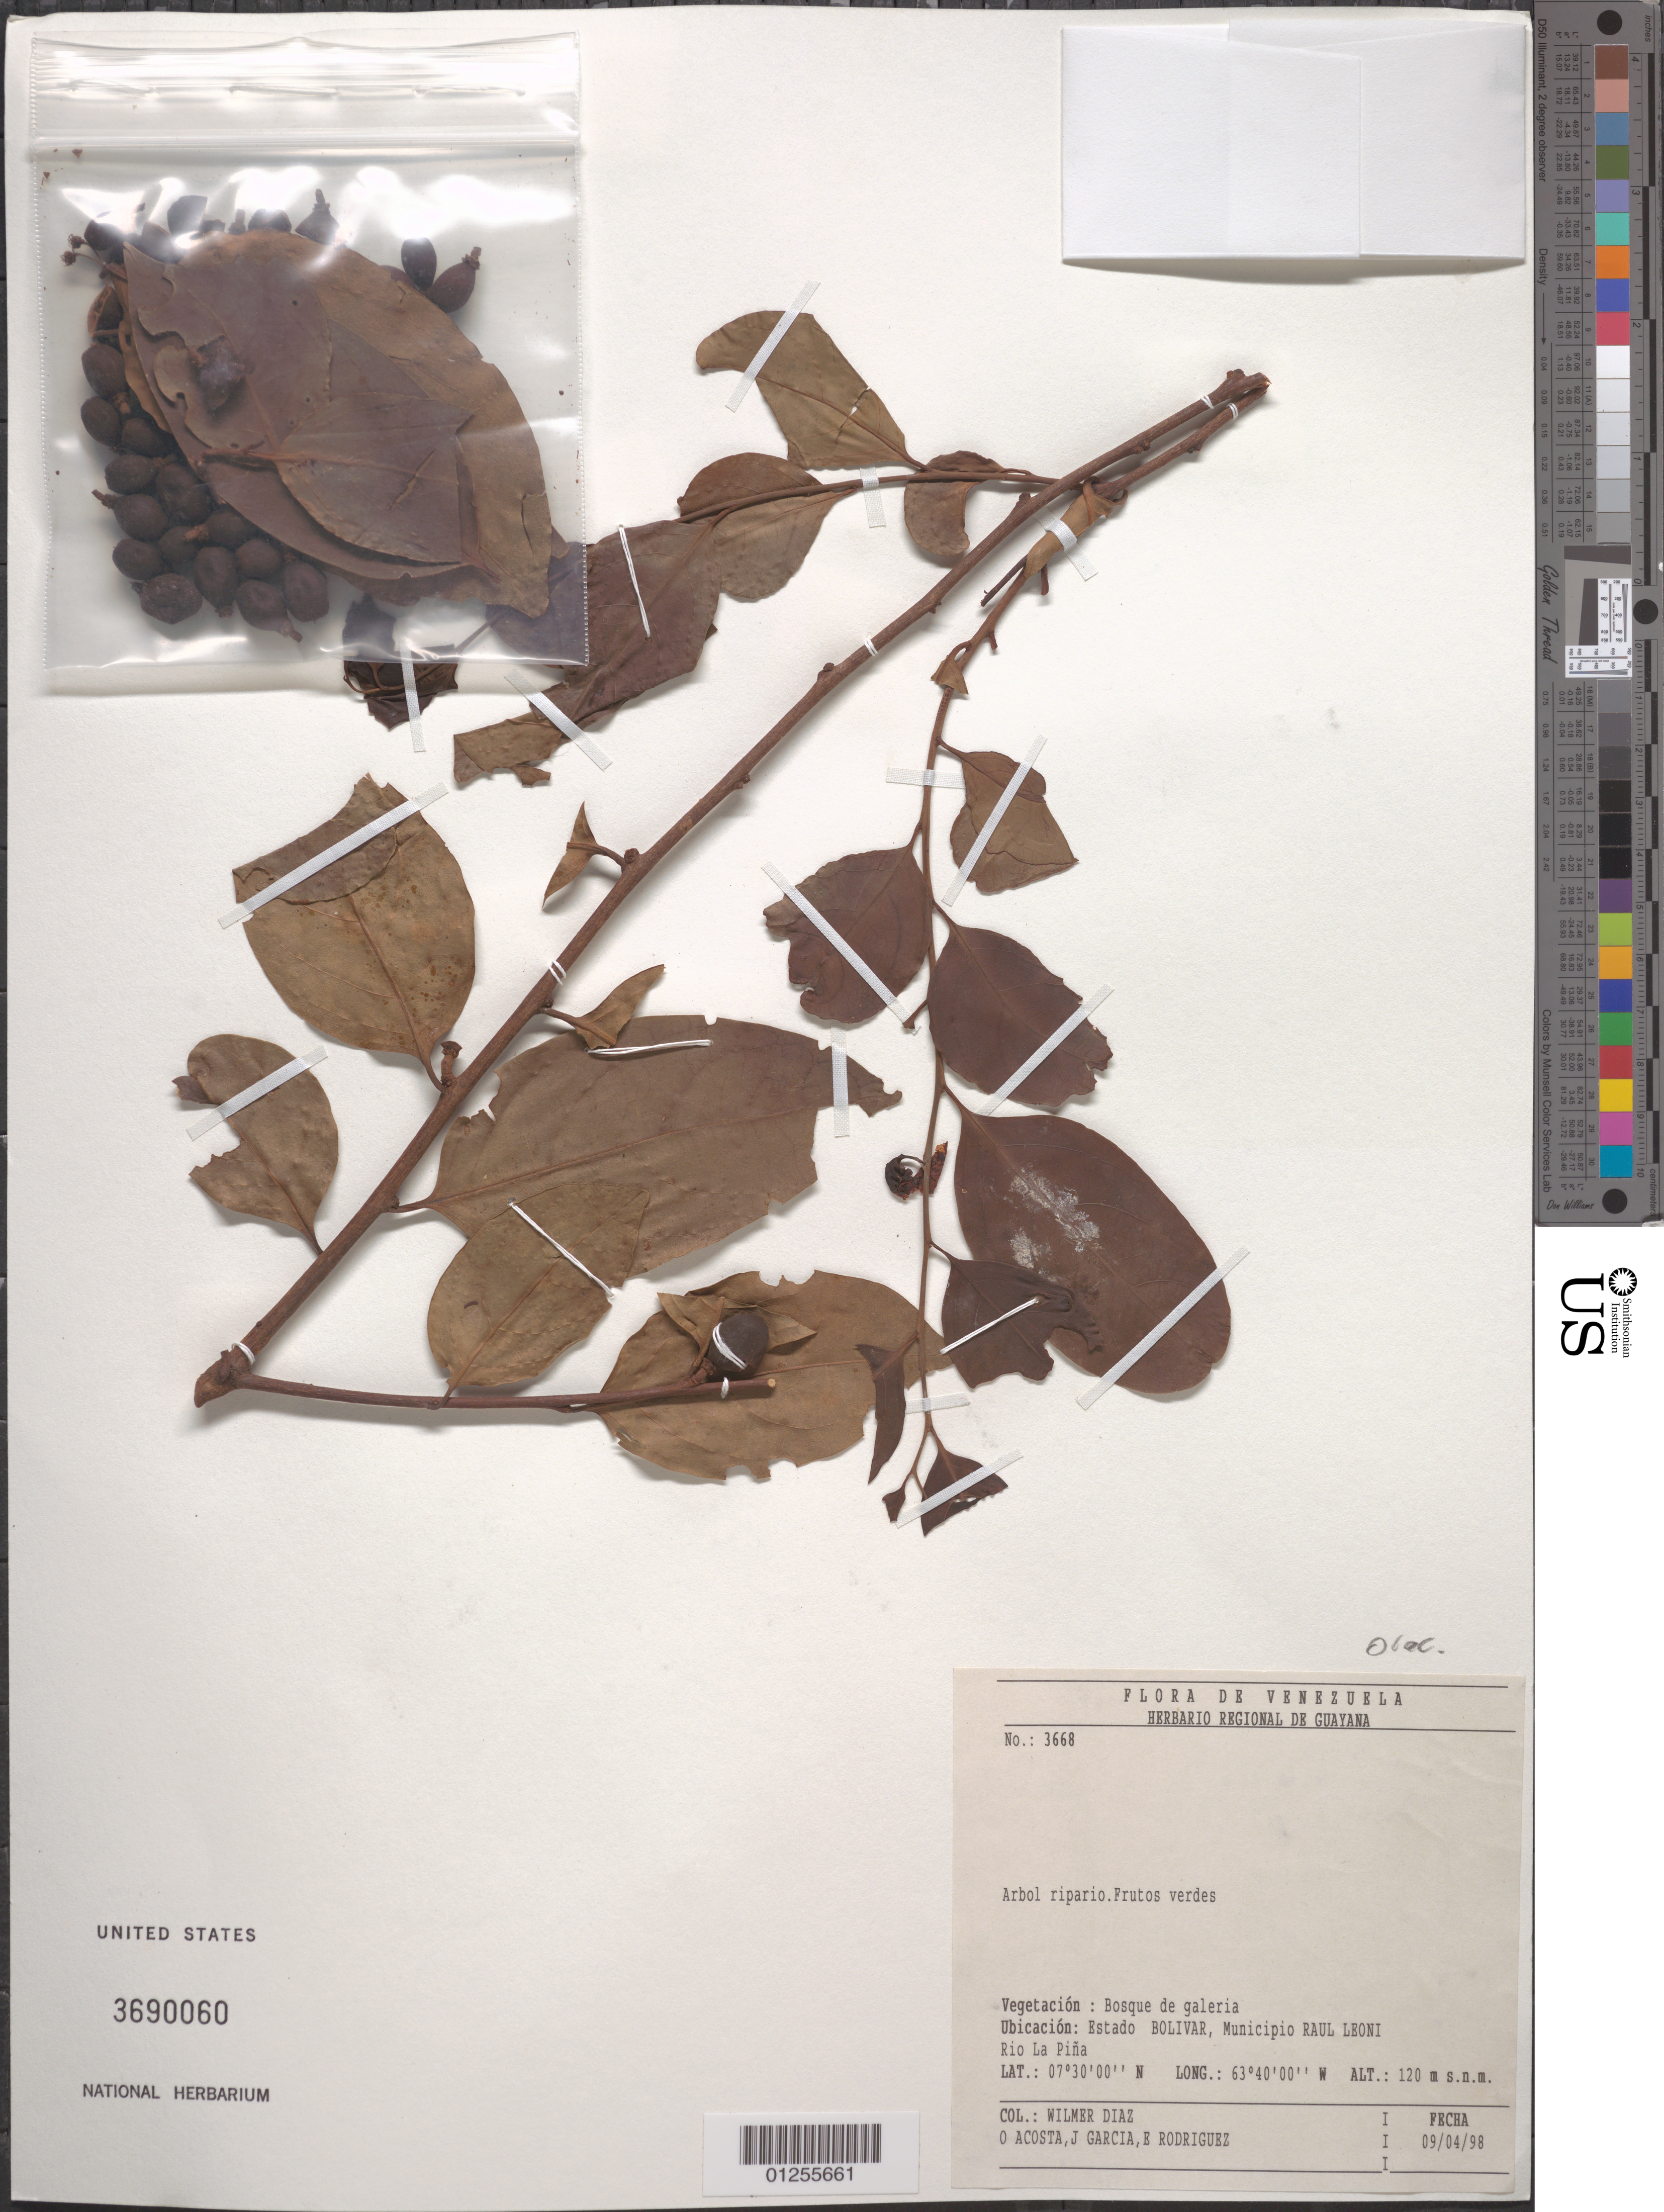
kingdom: Plantae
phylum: Tracheophyta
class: Magnoliopsida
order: Santalales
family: Olacaceae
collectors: W. Díaz P., O. Acosta, J. García & E. Rodriguez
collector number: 3668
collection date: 1998-04-09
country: Venezuela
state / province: Bolivar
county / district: Angostura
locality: Rio La Piña. Raúl Leoni [=Angostura]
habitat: Bosque de galeria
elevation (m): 120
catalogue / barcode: US 3690060